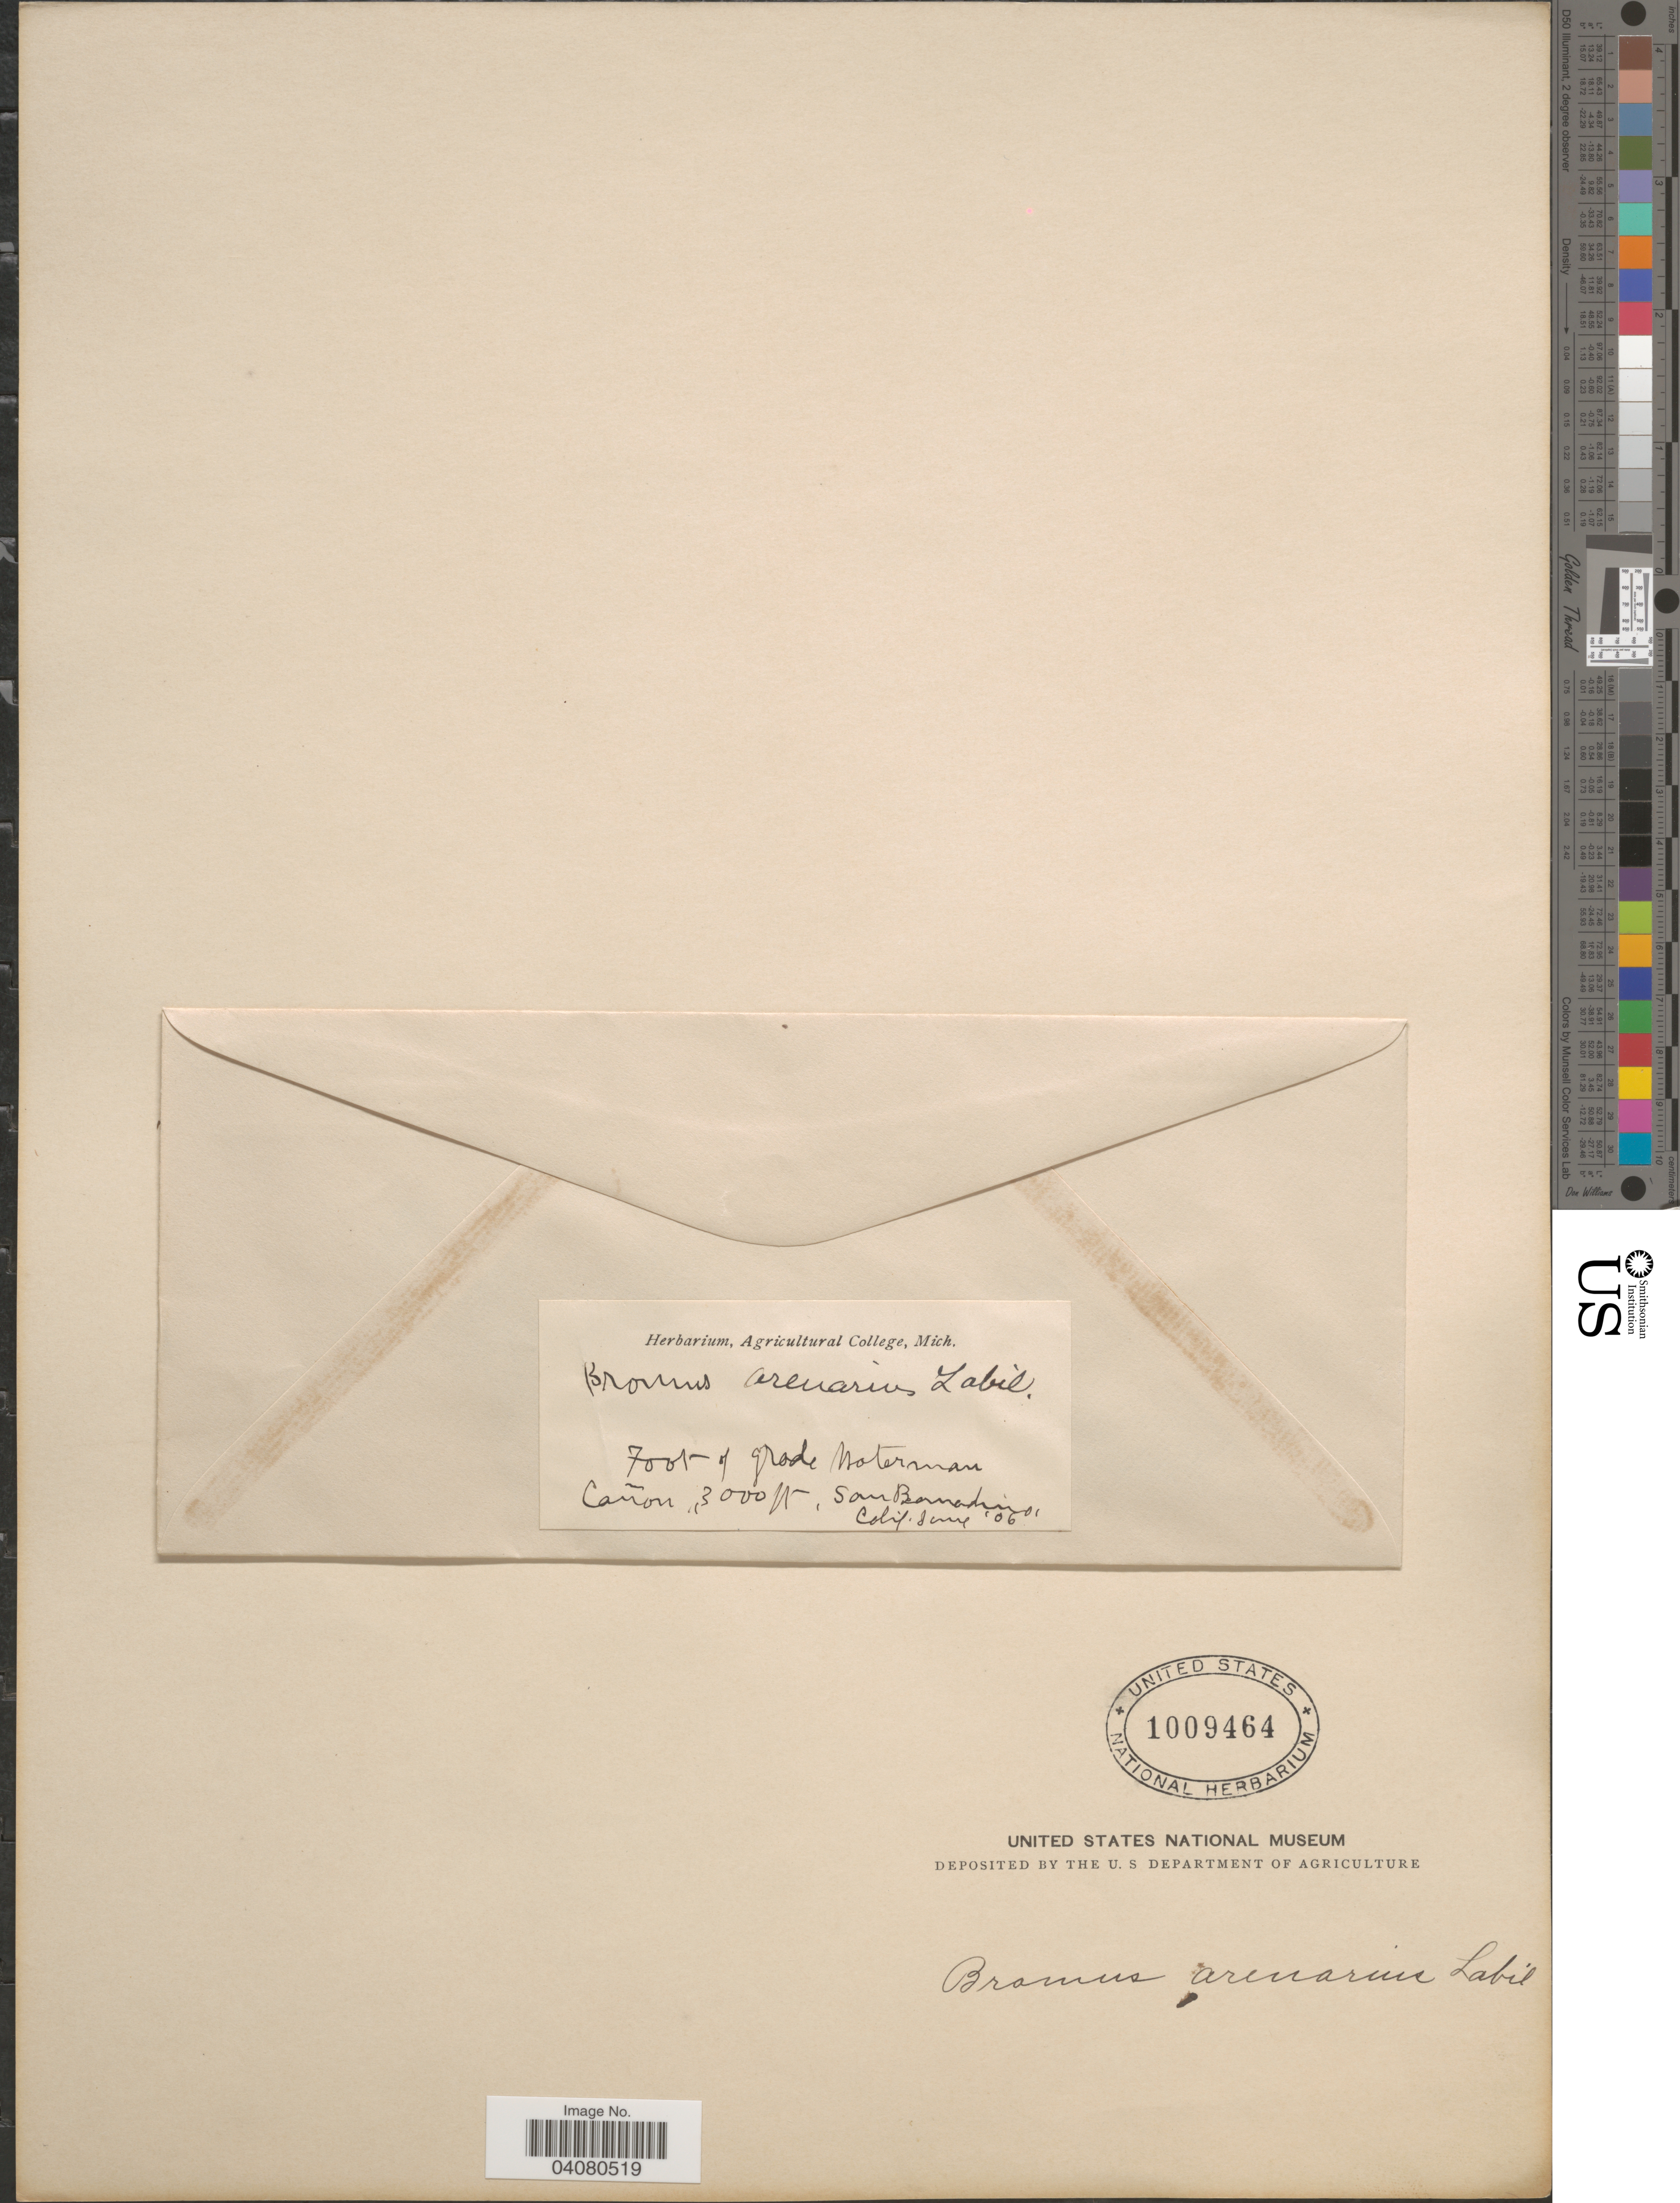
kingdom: Plantae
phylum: Tracheophyta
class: Liliopsida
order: Poales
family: Poaceae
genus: Bromus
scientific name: Bromus arizonicus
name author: (Shear) Stebbins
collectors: Ex herb. Michigan Agricultural College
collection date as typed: Transcribed d/m/y: 6/6/1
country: United States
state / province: California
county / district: San Bernardino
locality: Foot of Grade Waterman Cañon, San Bernardino.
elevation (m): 914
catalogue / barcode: US 1009464